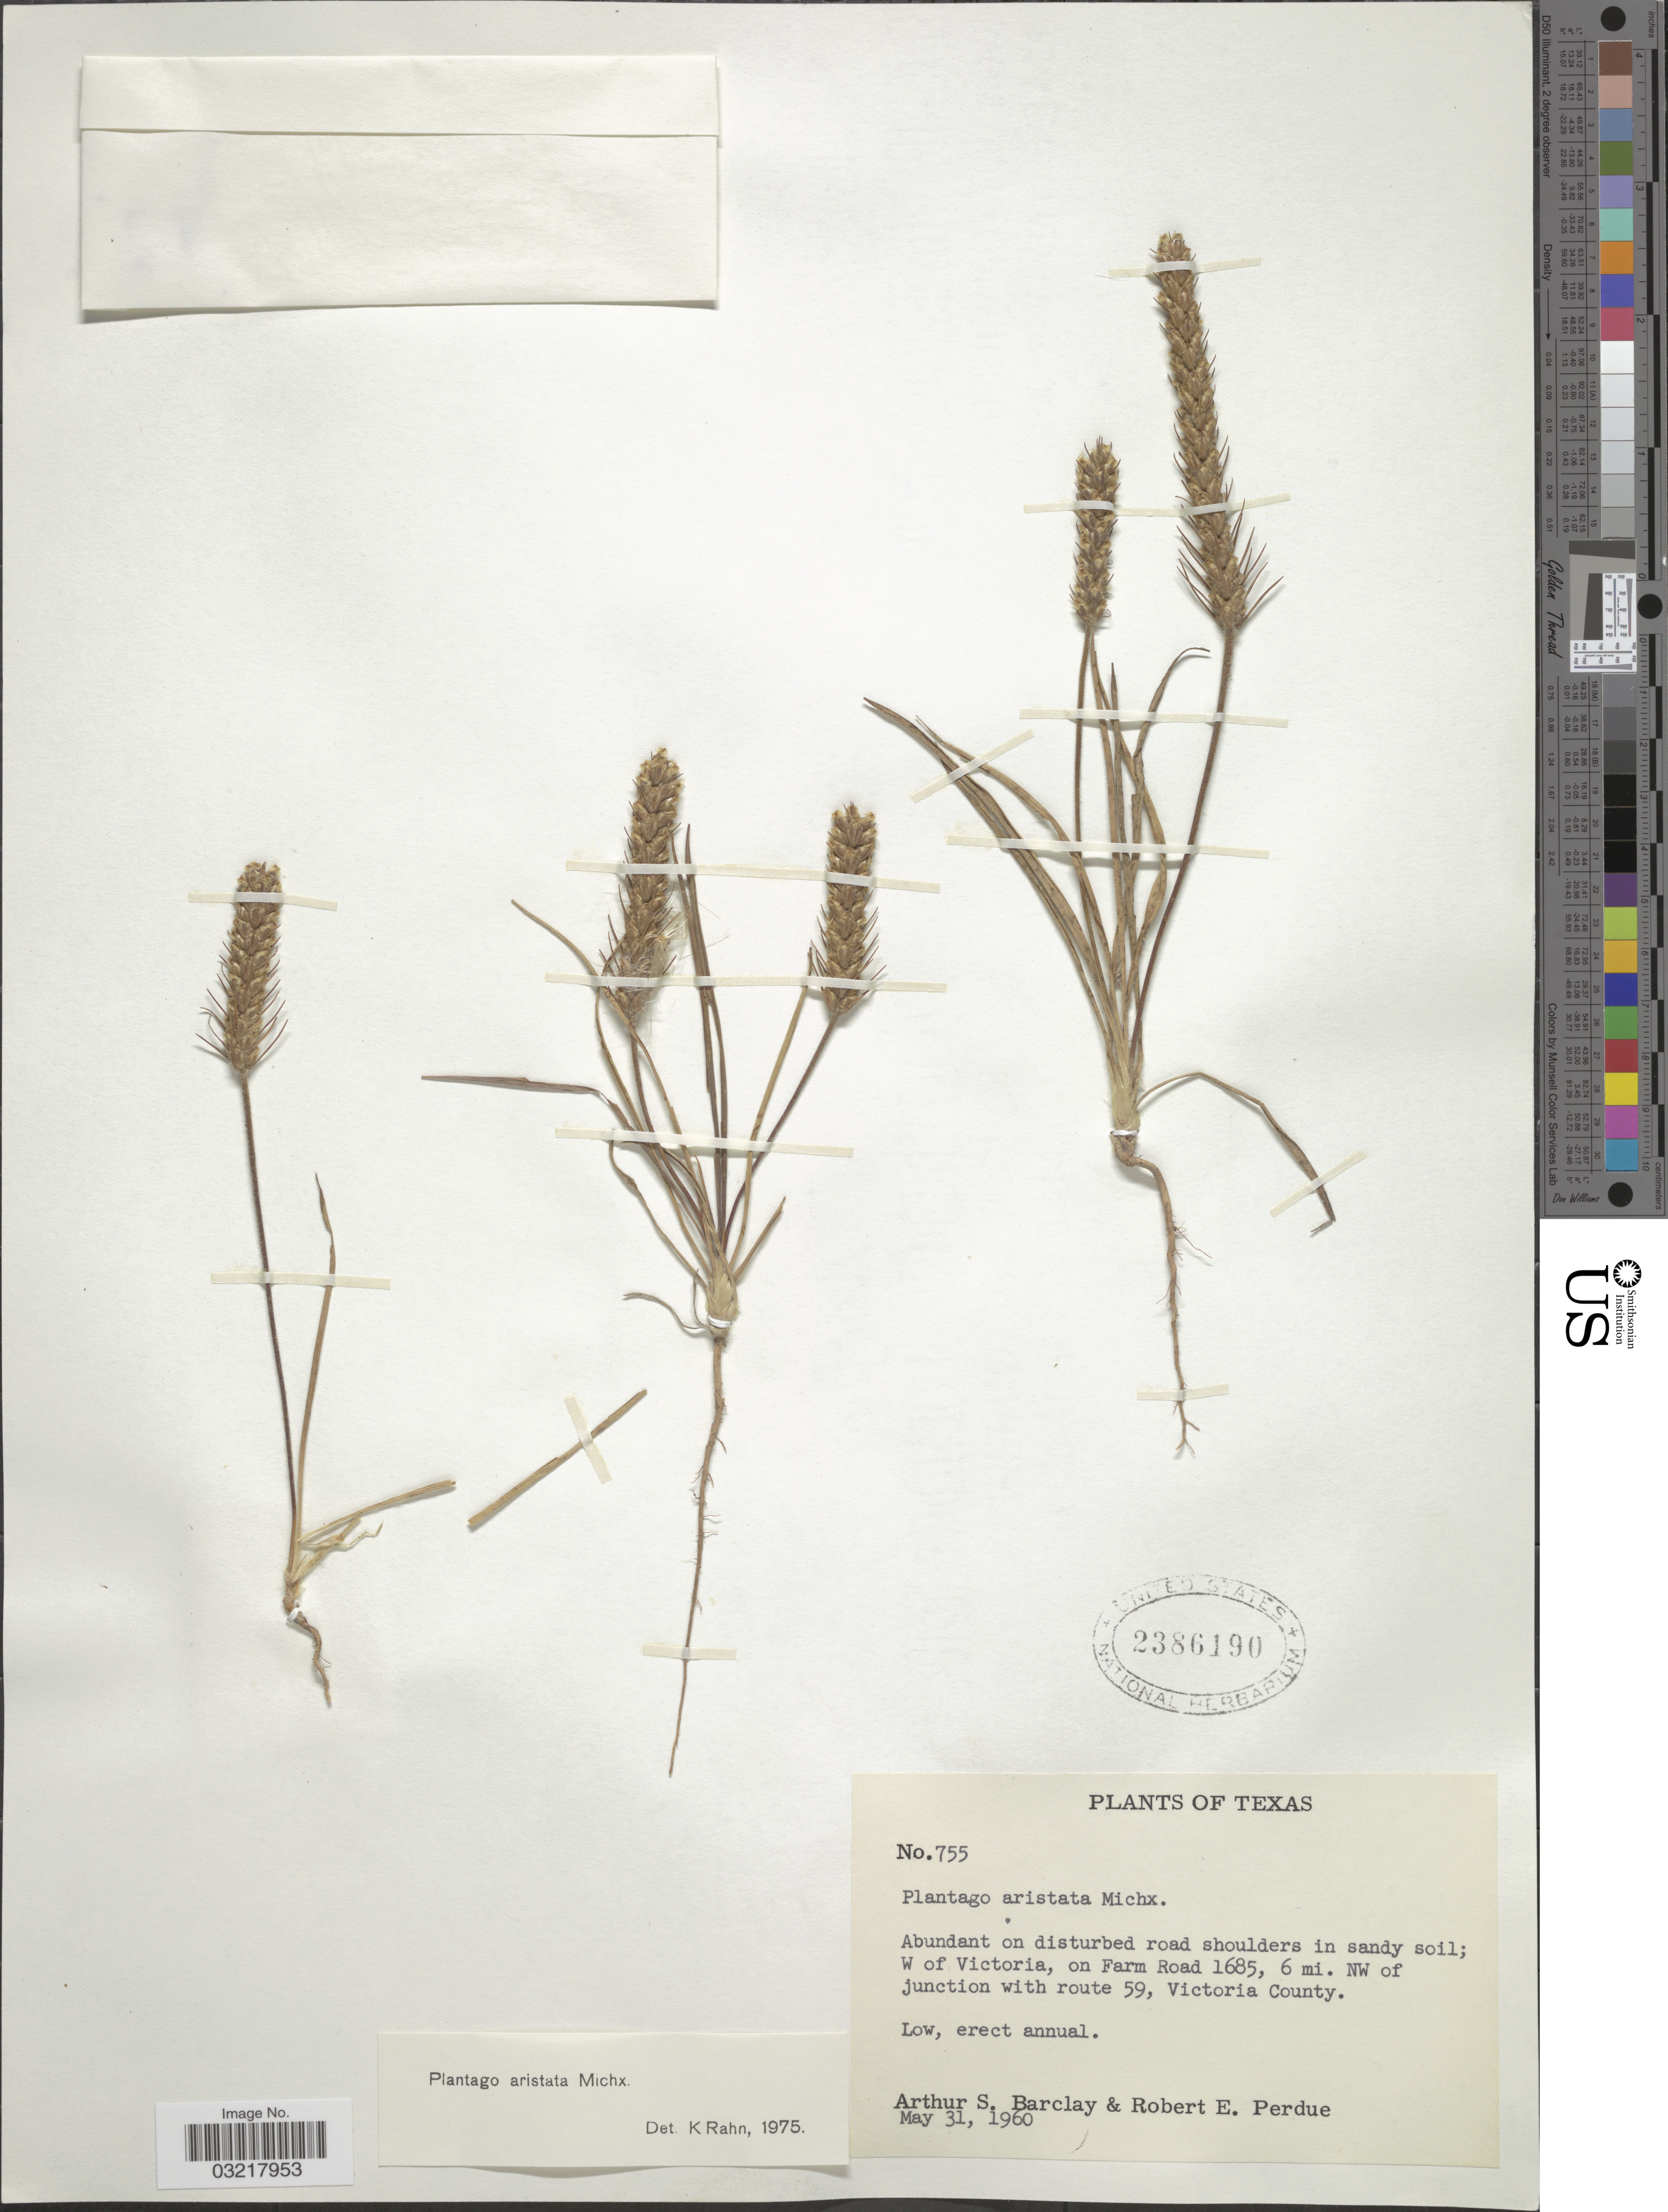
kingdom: Plantae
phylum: Tracheophyta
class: Magnoliopsida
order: Lamiales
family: Plantaginaceae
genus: Plantago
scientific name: Plantago aristata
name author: Michx.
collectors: A. S. Barclay & R. E. Perdue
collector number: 755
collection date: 1960-05-31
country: United States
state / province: Texas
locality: W of Victoria, on Farm Road 1685, 6 mi. NW of junction with route 59, Victoria County.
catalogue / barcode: US 2386190